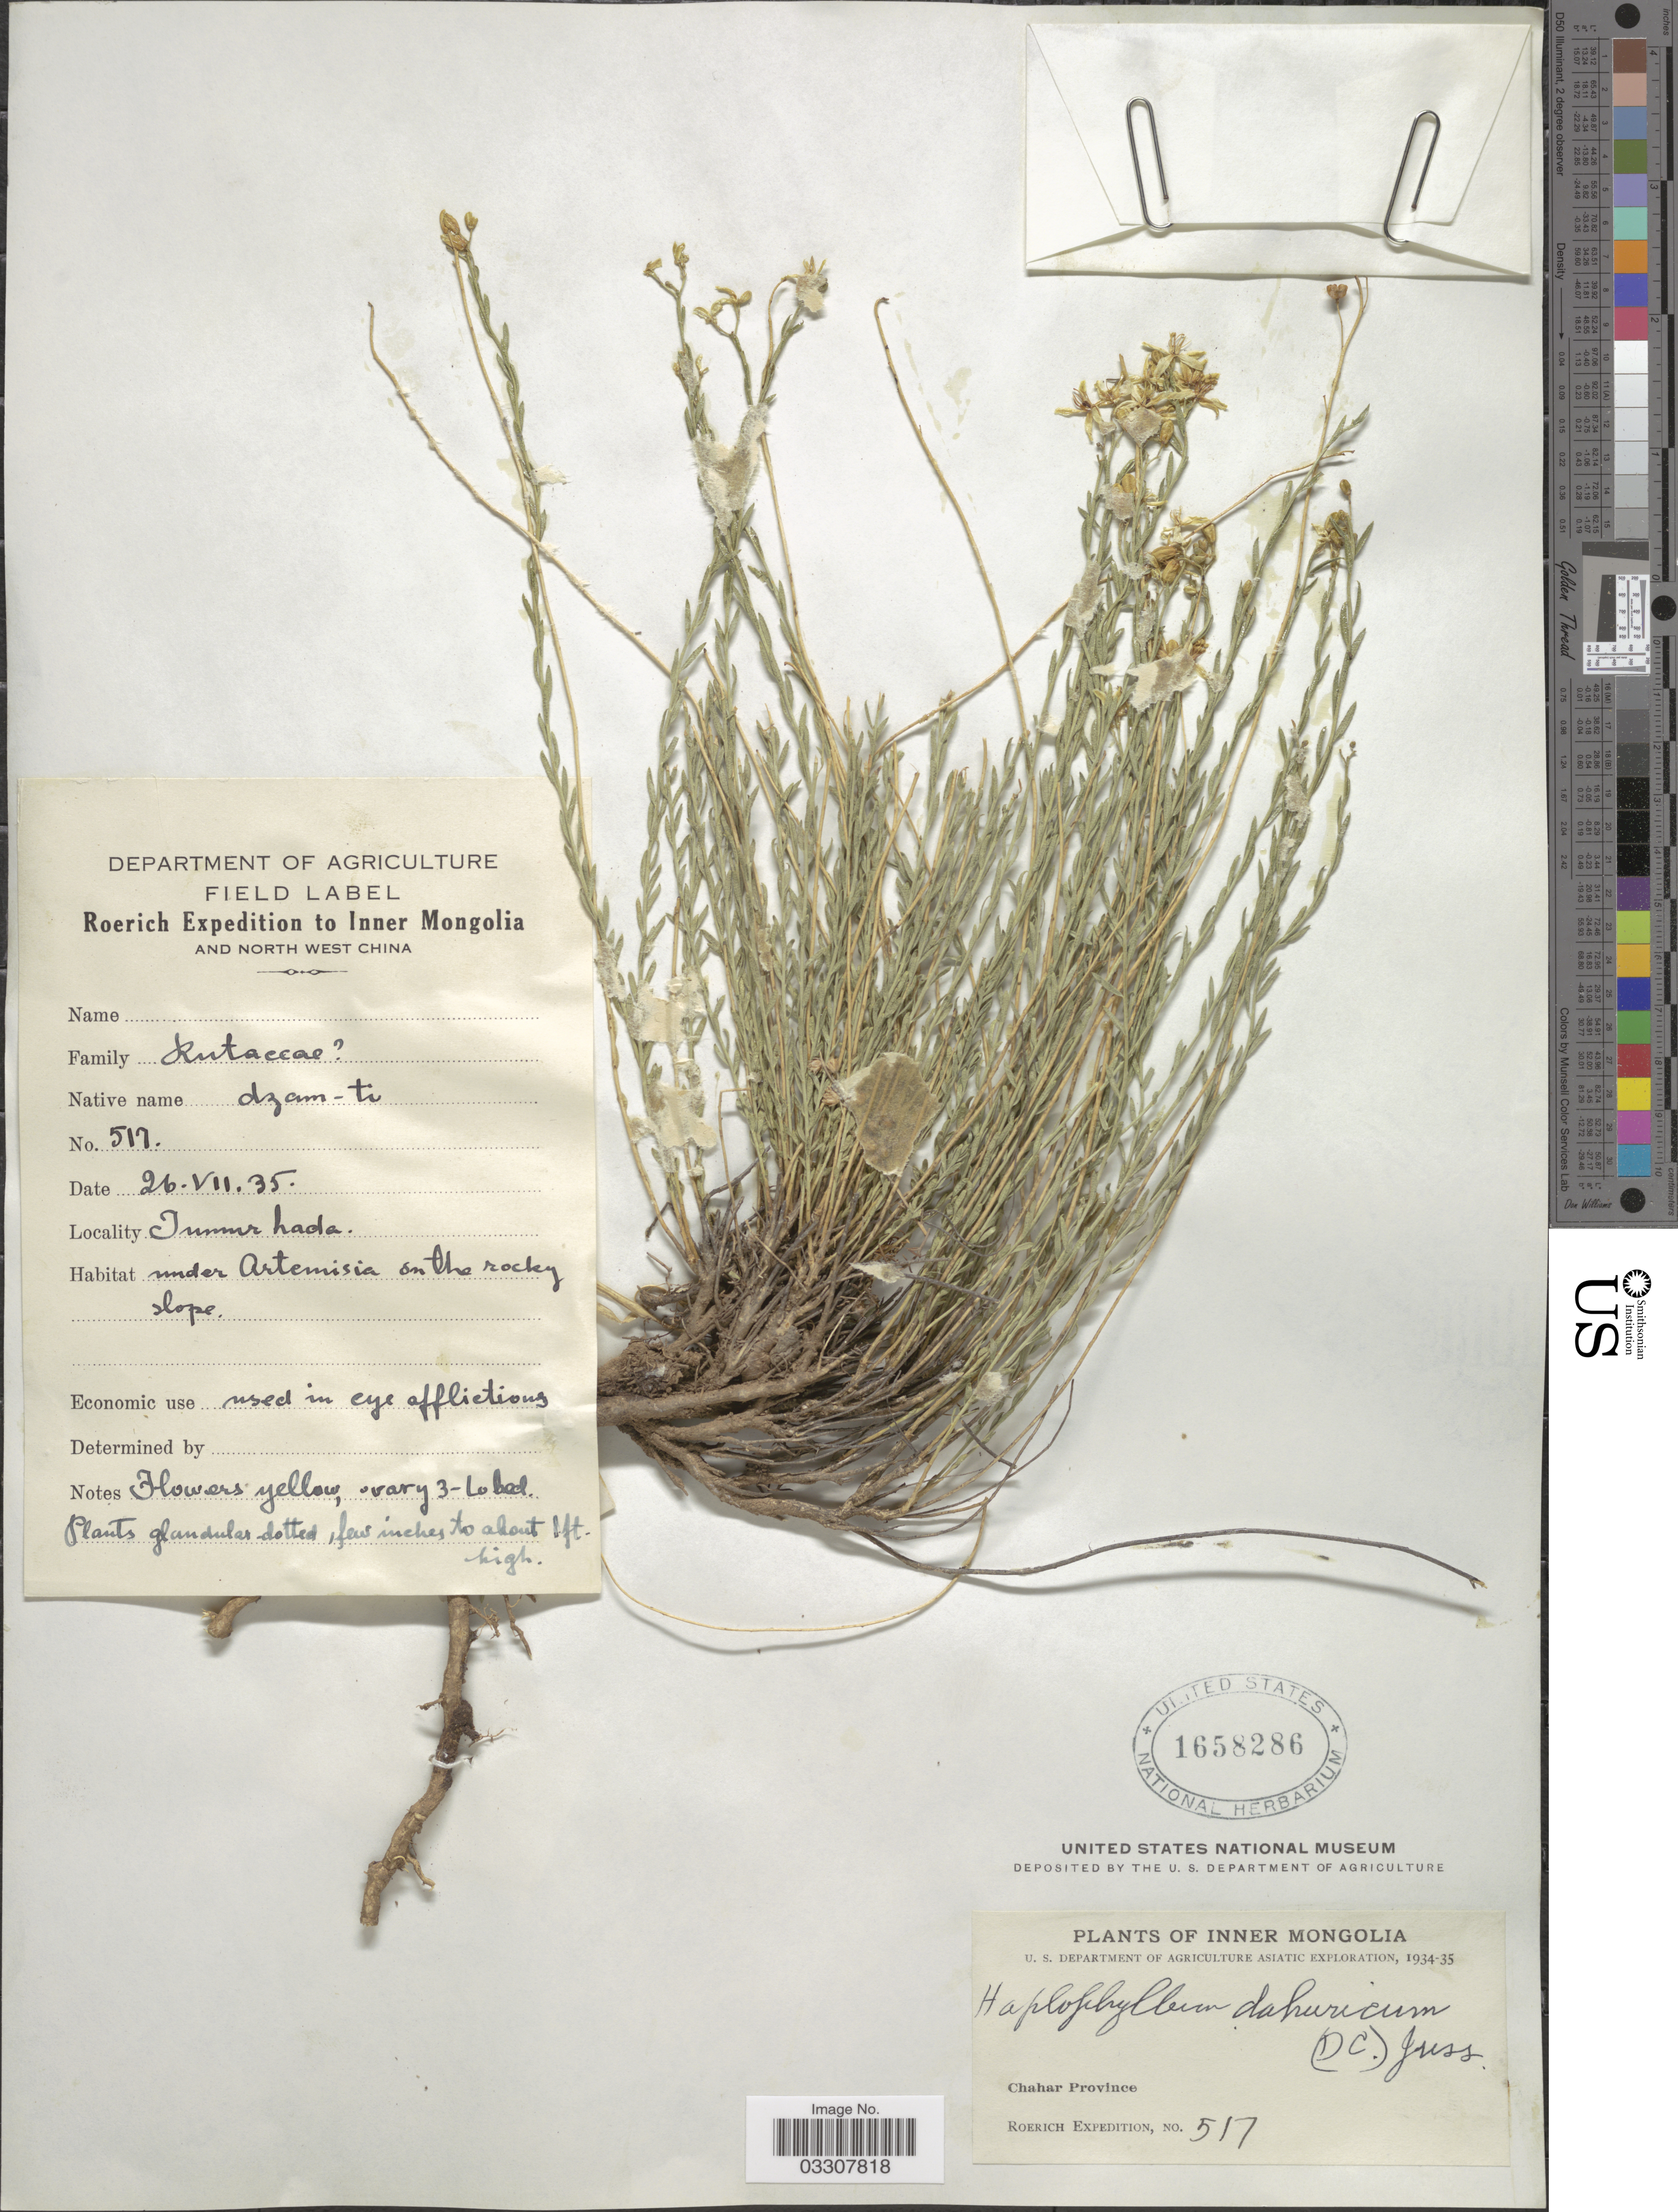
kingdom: Plantae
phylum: Tracheophyta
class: Magnoliopsida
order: Sapindales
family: Rutaceae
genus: Haplophyllum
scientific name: Haplophyllum dauricum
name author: (L.) G. Don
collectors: Roerich Expedition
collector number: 517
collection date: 1935-07-26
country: China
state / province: Nei Monggol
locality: Inner Mongolia. Chahar Province. Jumur hada.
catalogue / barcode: US 1658286